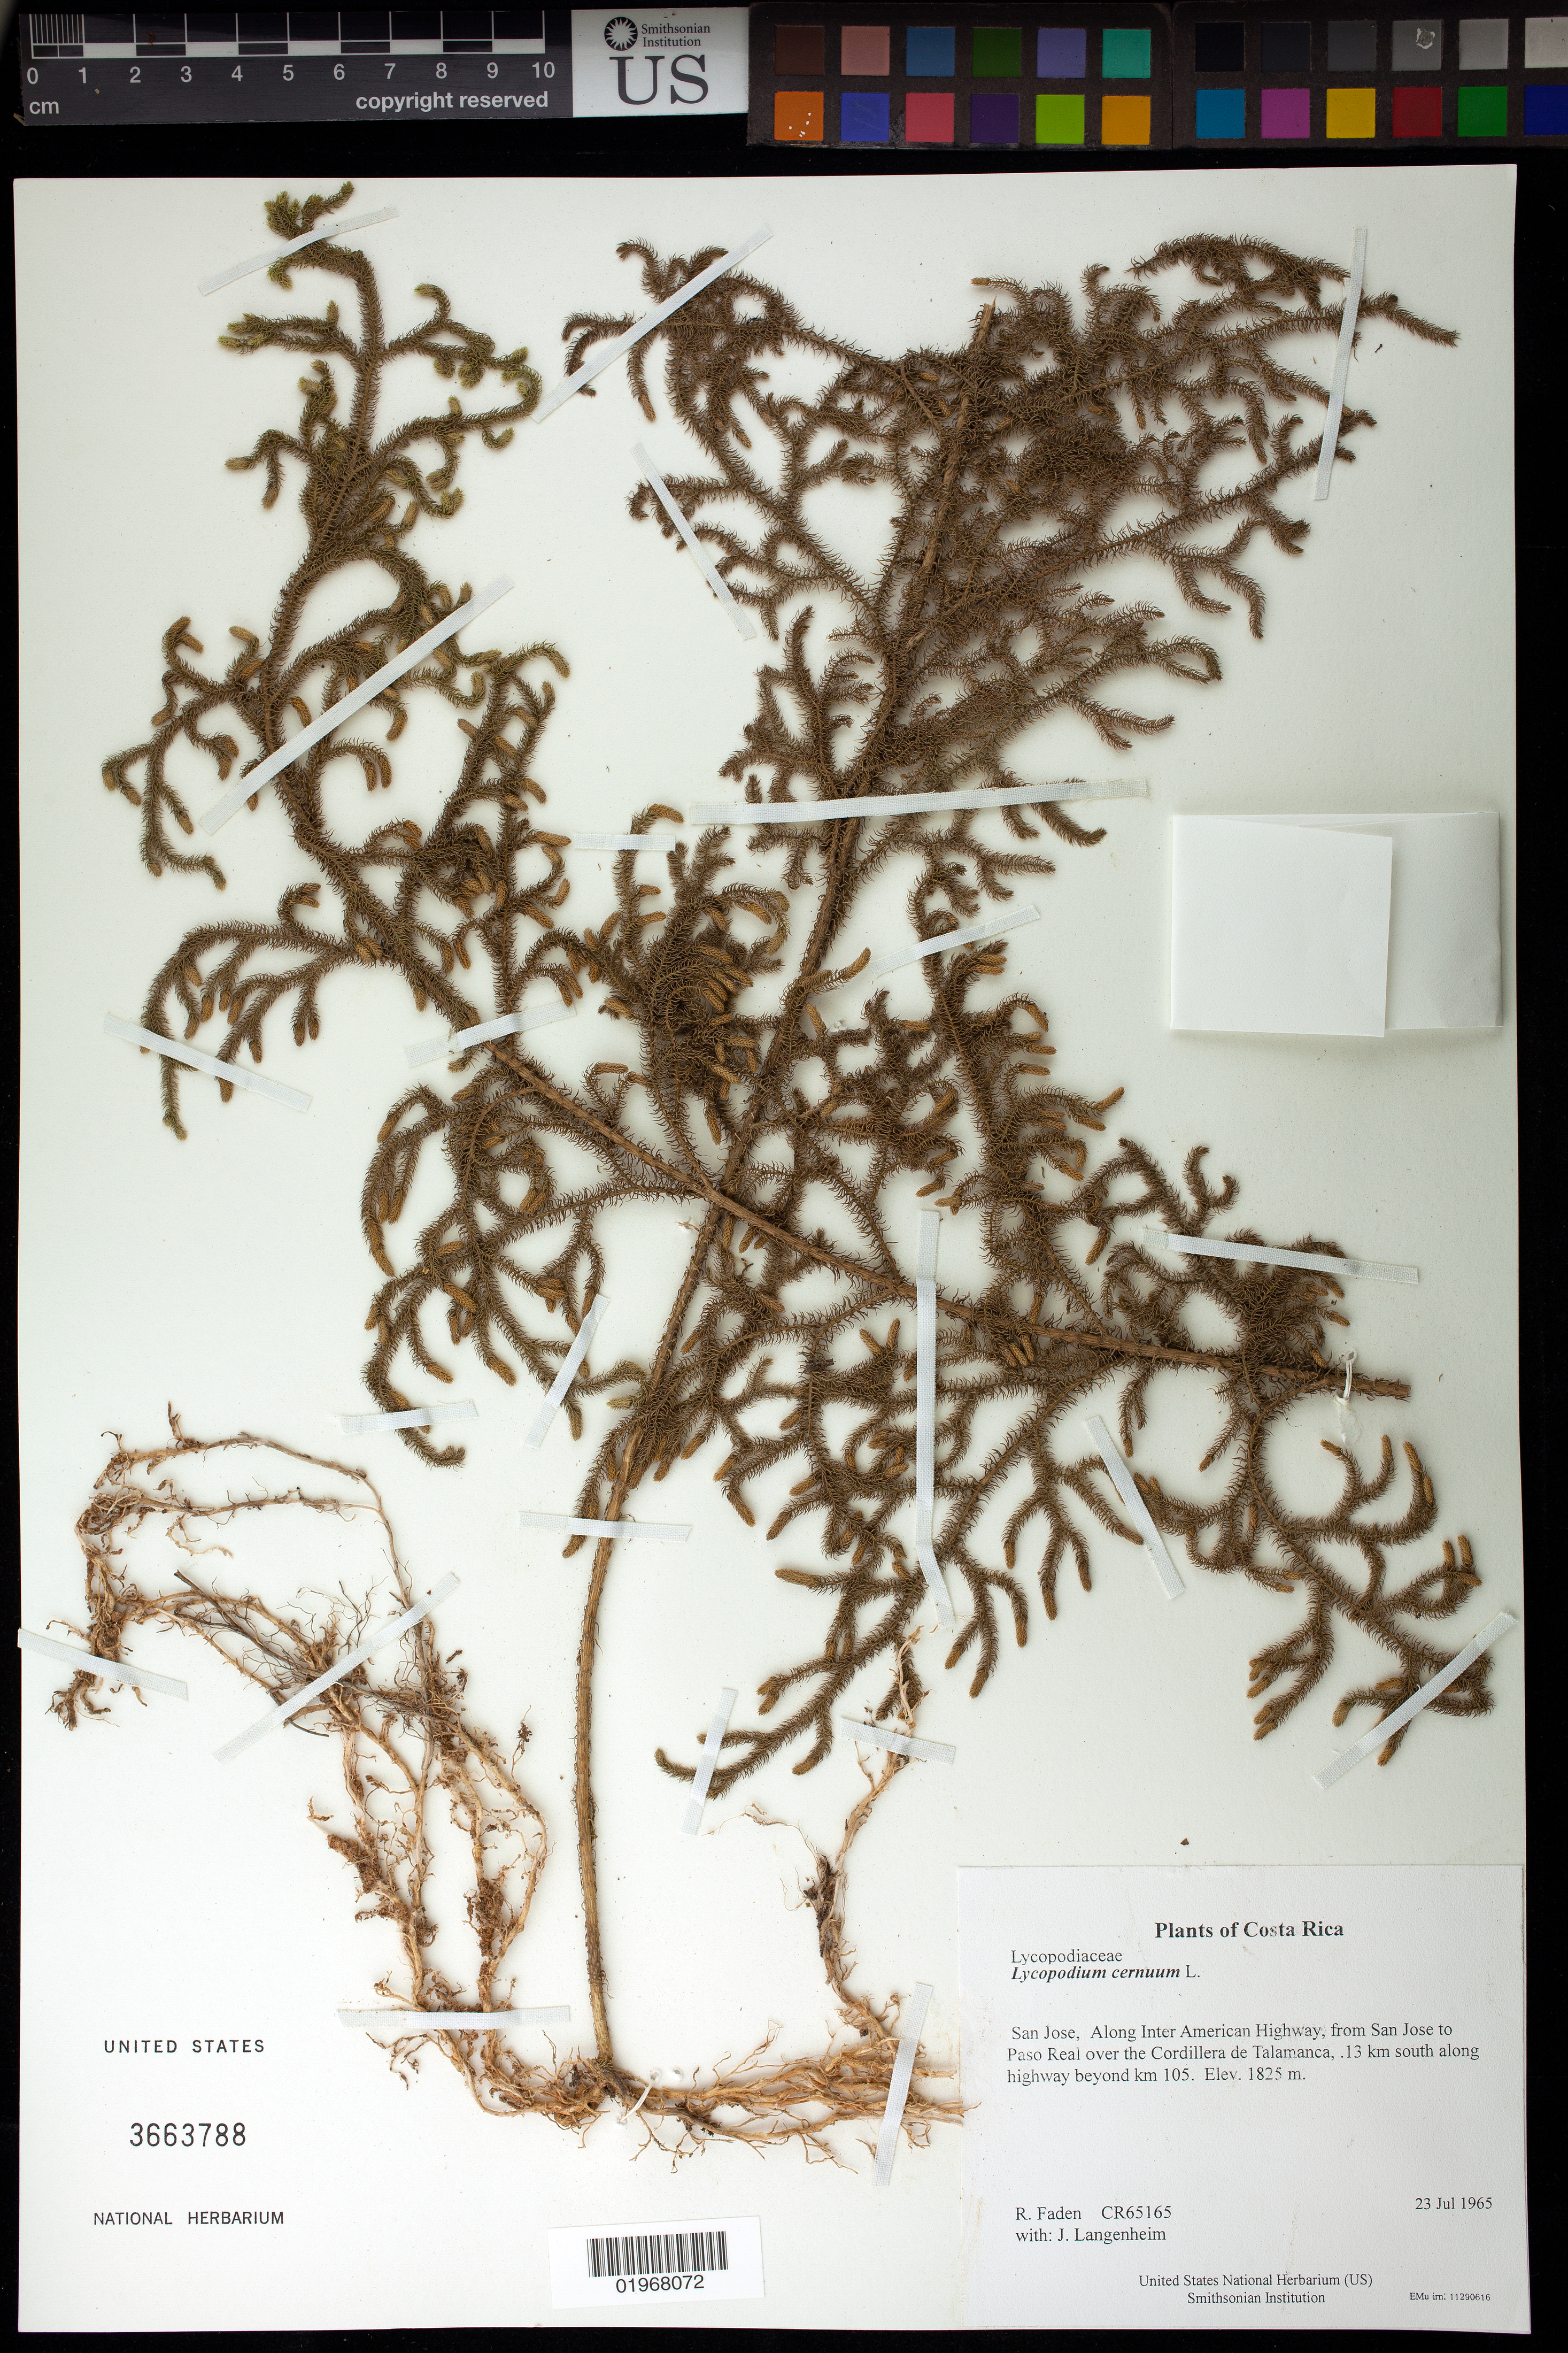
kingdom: Plantae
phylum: Tracheophyta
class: Lycopodiopsida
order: Lycopodiales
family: Lycopodiaceae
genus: Palhinhaea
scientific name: Palhinhaea cernua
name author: (L.) Vasc. & Franco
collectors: R. B. Faden & J. Langenheim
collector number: CR65165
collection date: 1965-07-23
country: Costa Rica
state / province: San Jose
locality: Along Inter American Highway, from San Jose to Paso Real over the Cordillera de Talamanca, .13 km south along highway beyond km 105.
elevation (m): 1825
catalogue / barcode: US 3663788